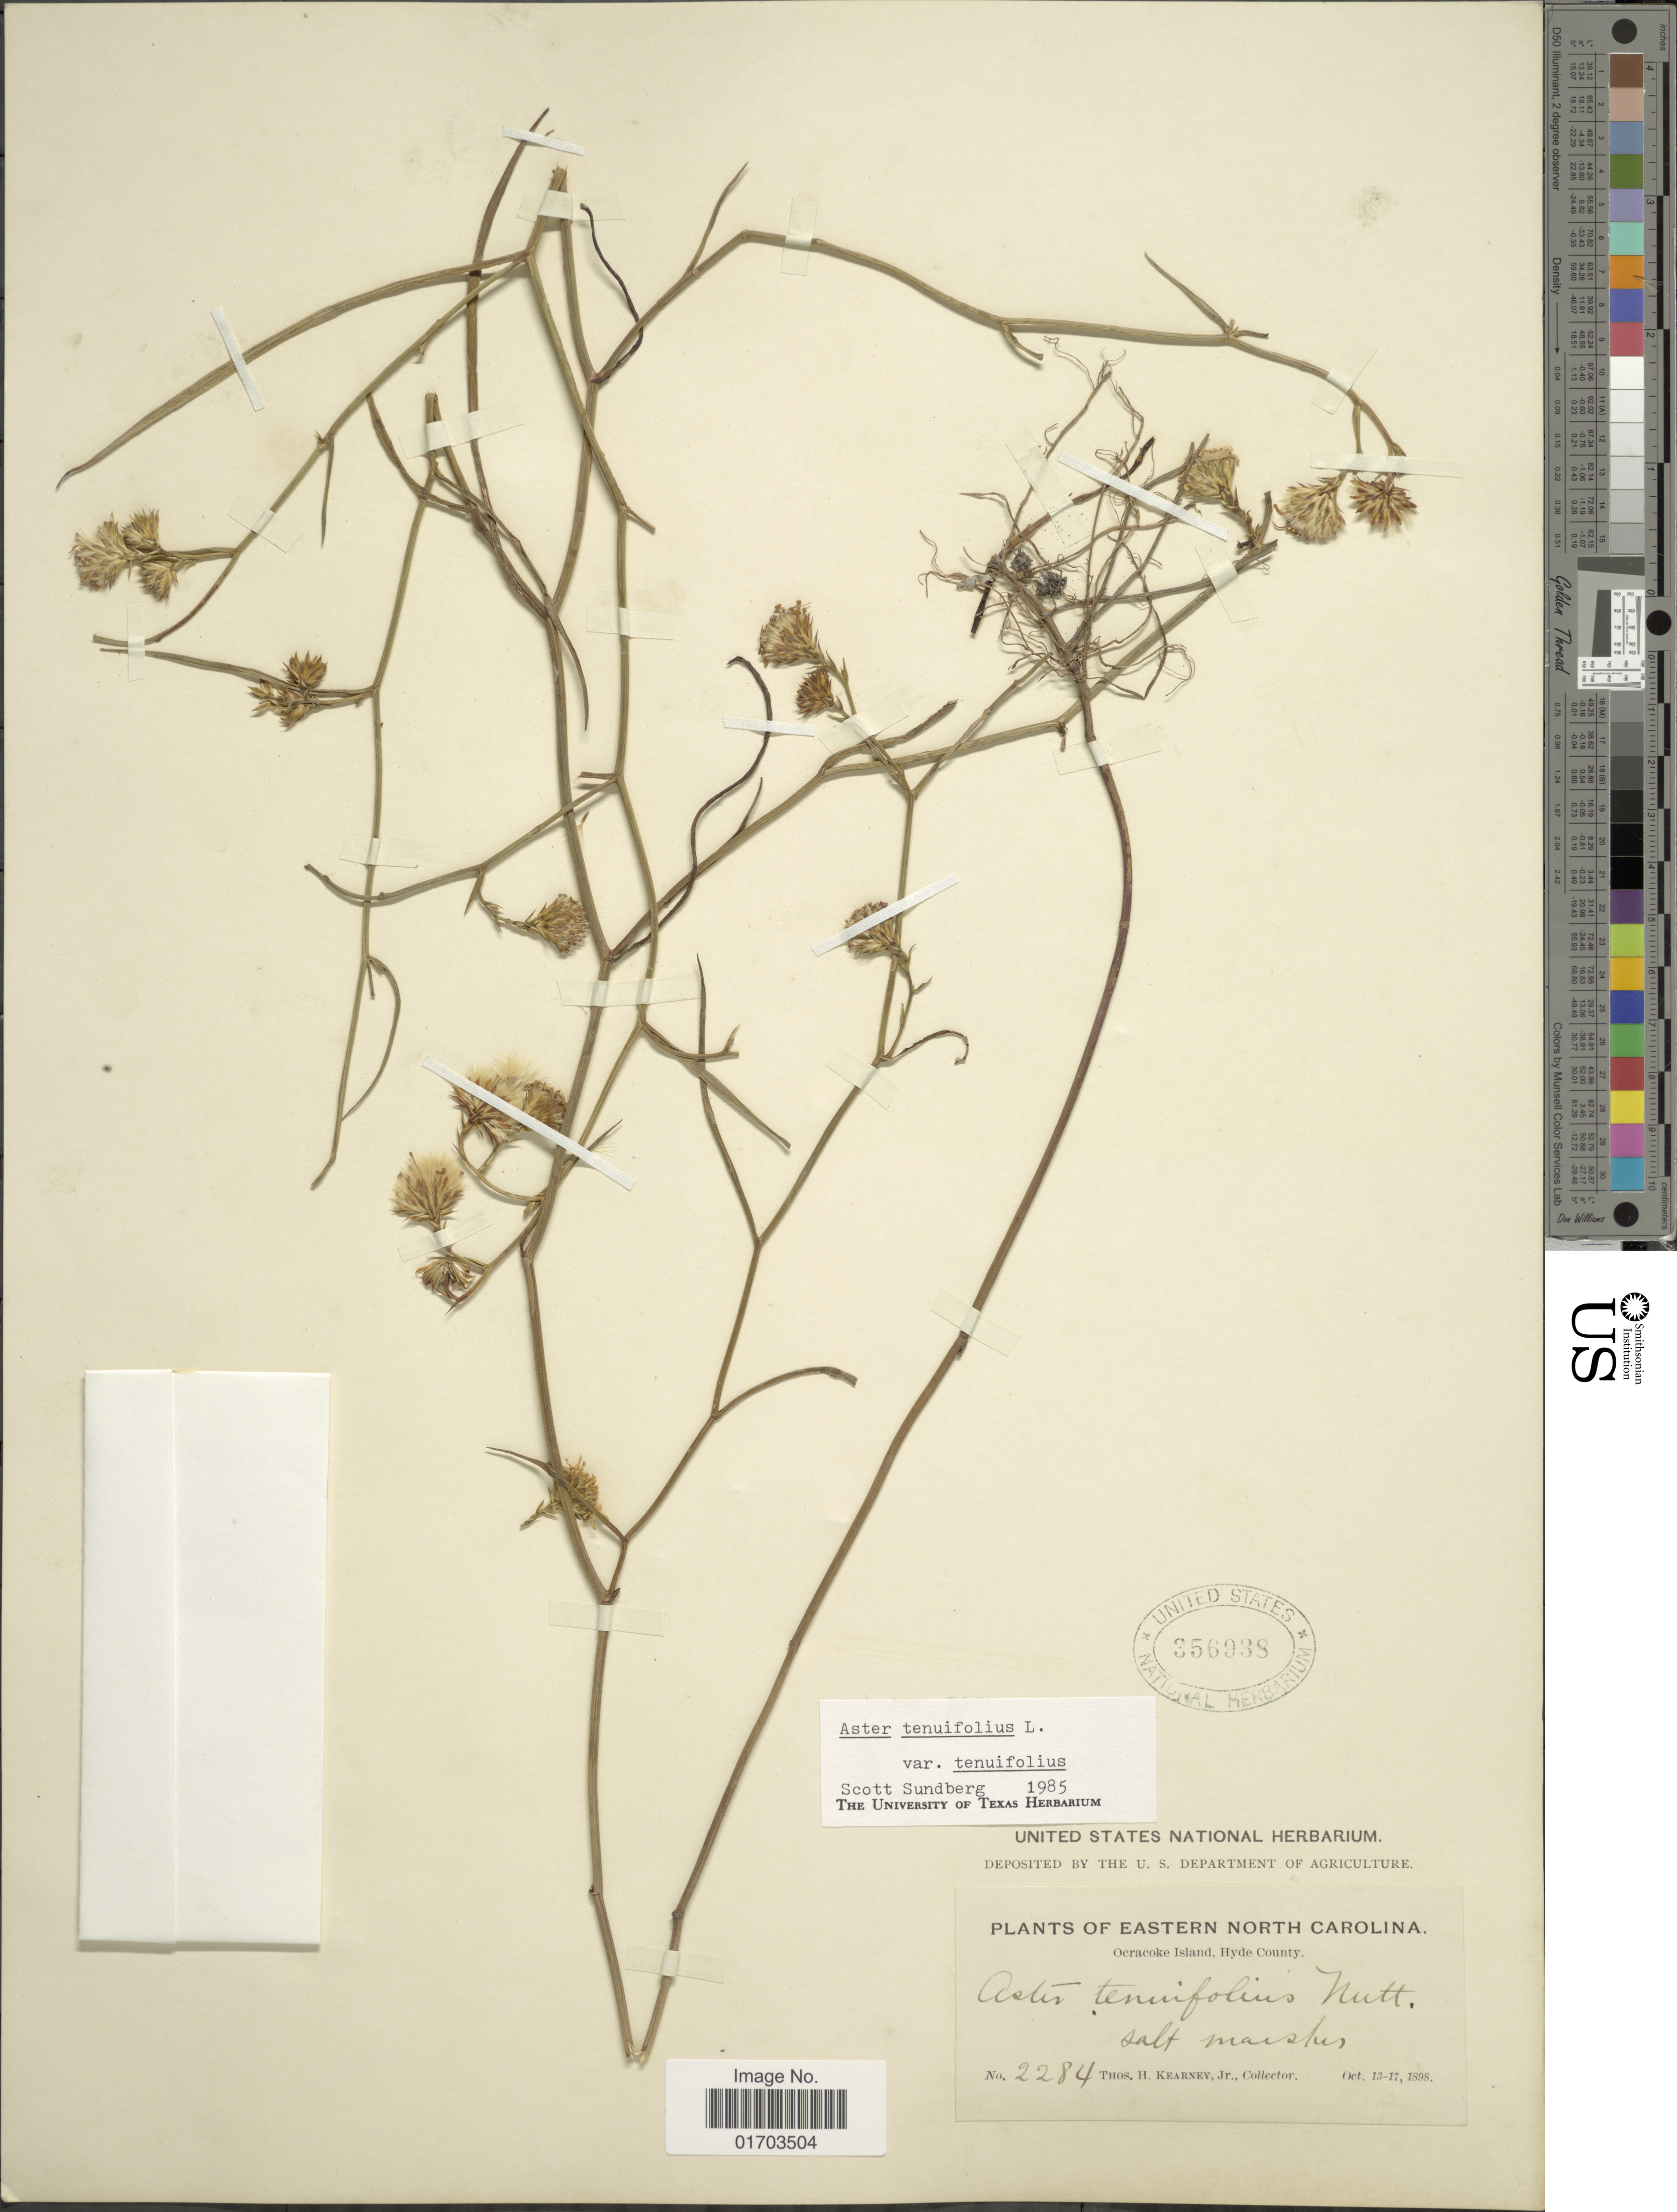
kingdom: Plantae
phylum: Tracheophyta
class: Magnoliopsida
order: Asterales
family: Asteraceae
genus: Symphyotrichum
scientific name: Symphyotrichum tenuifolium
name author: (L.) G.L. Nesom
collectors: T. H. Kearney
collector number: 2284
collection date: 1898-10-13/1898-10-17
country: United States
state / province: North Carolina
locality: Eastern North Carolina, Ocracoke Island, Hyde County, salt marshes.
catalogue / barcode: US 356938